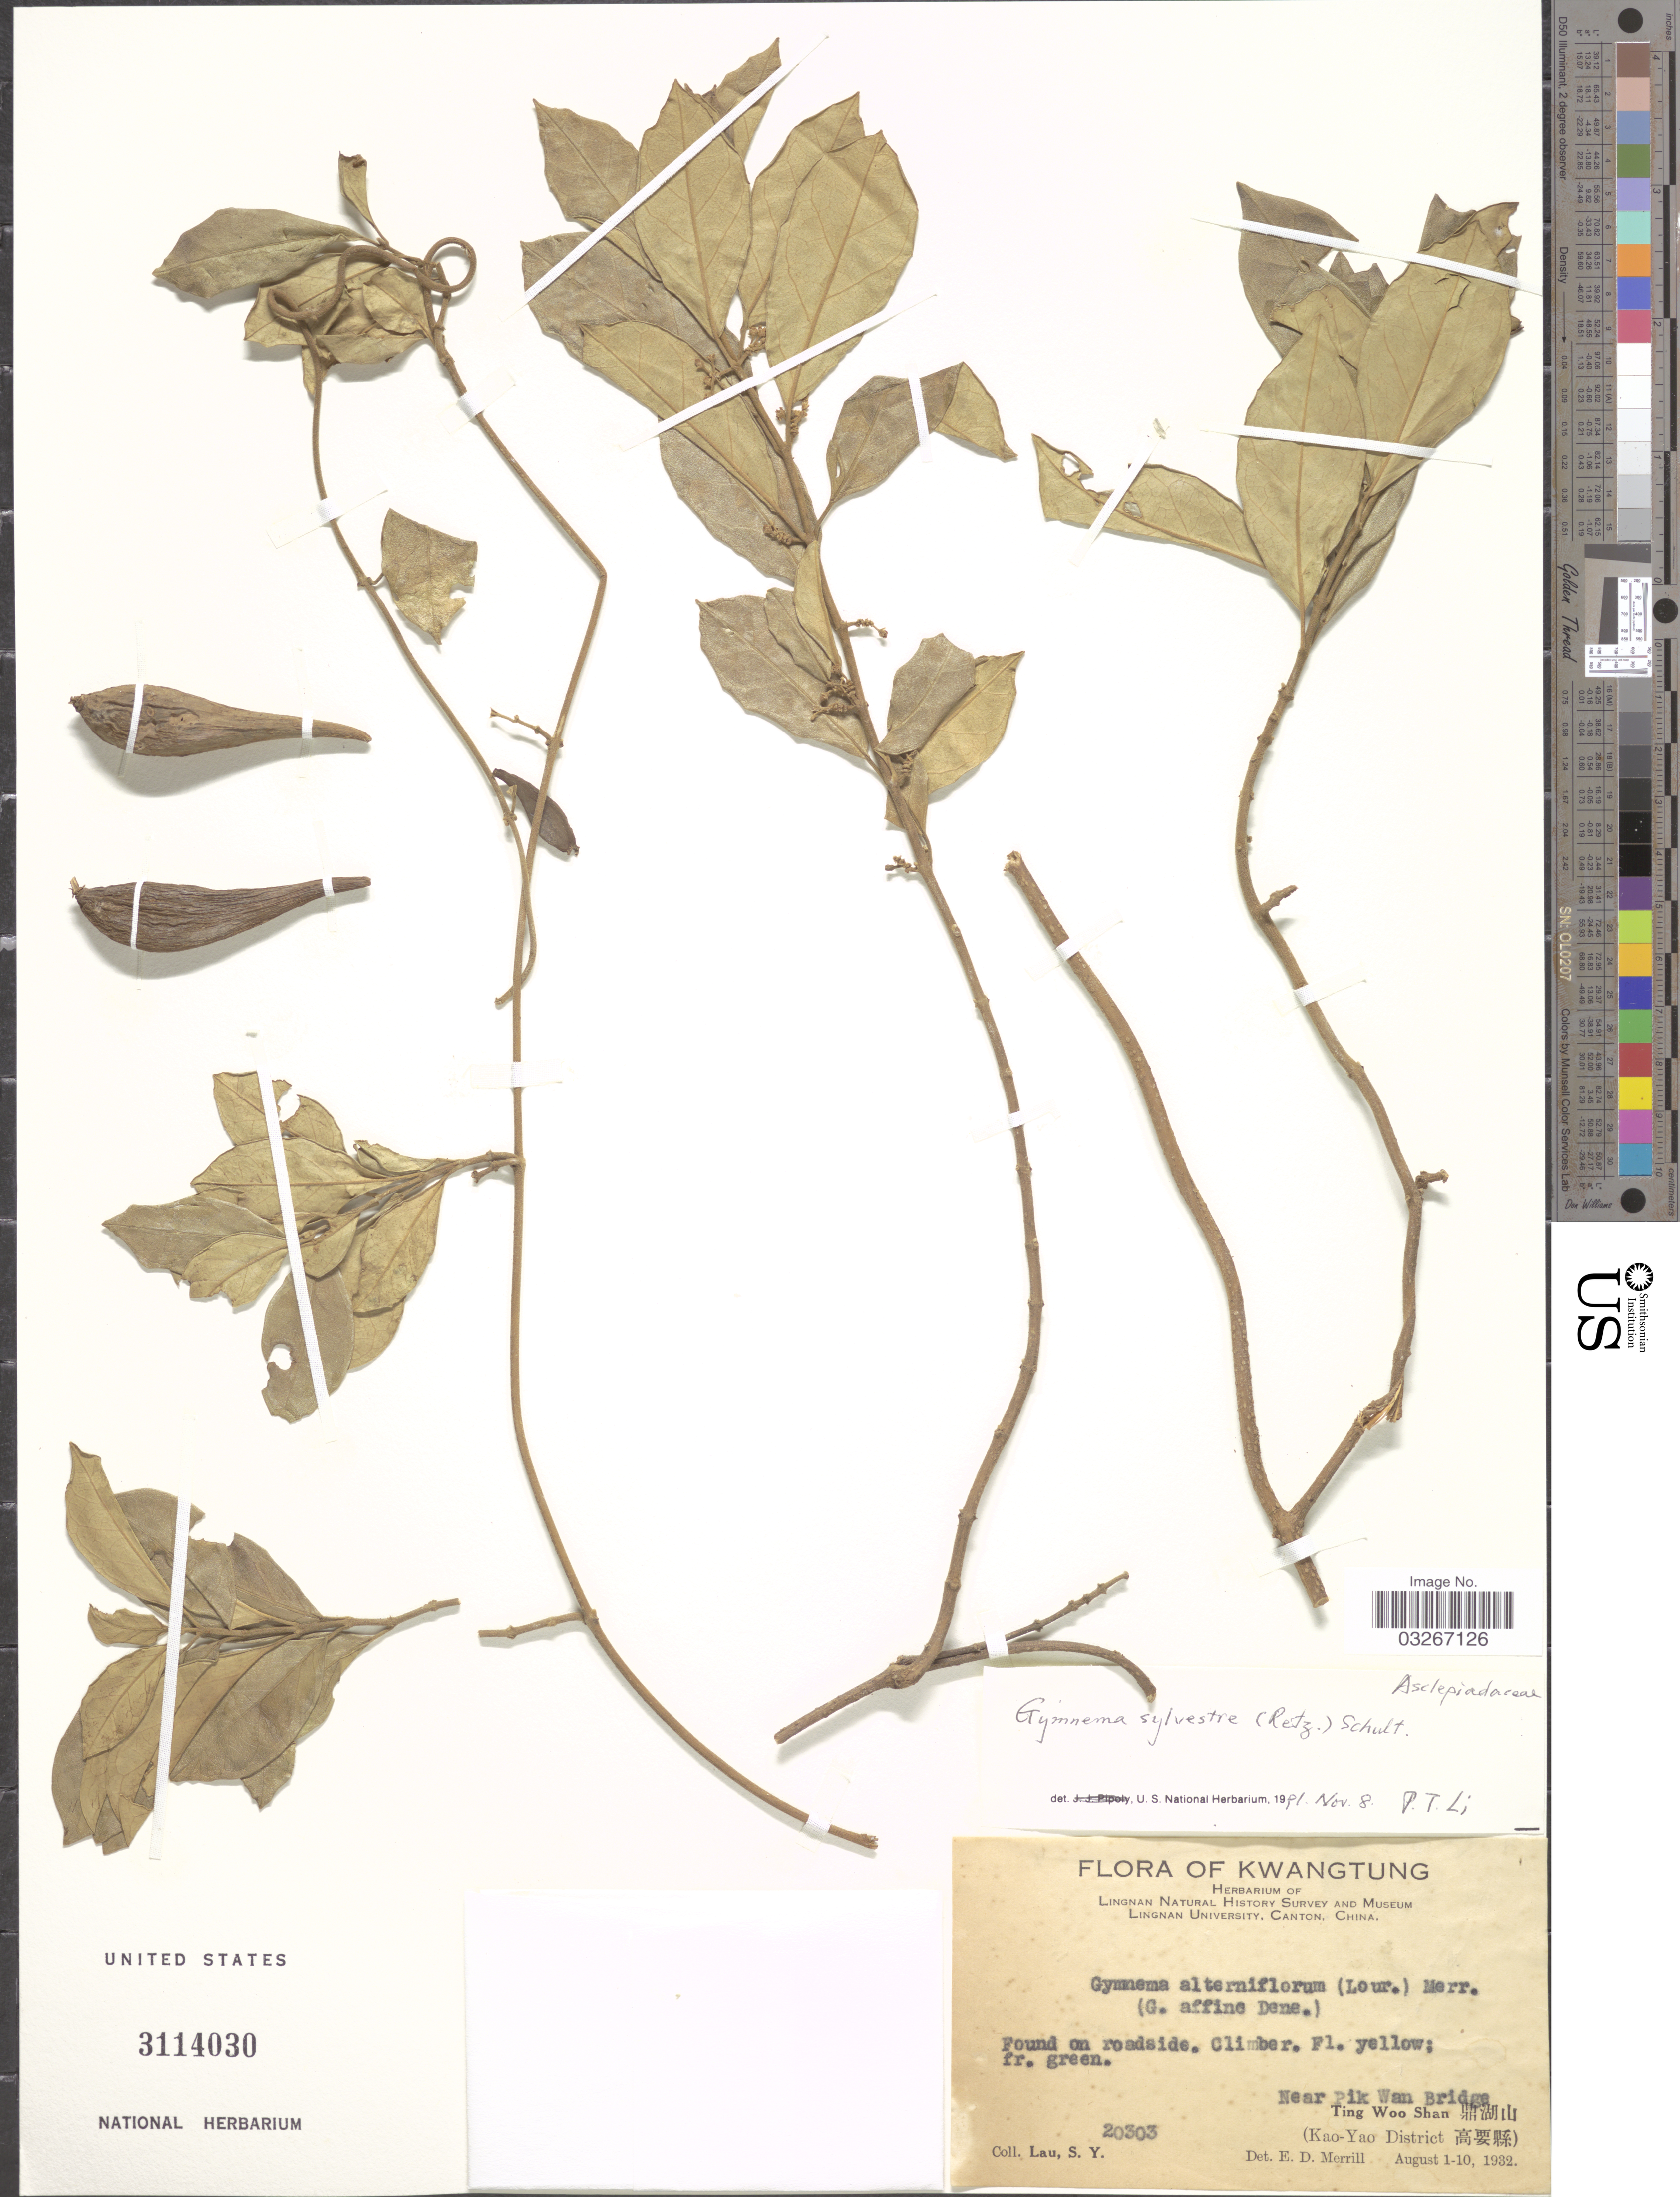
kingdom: Plantae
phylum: Tracheophyta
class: Magnoliopsida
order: Gentianales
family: Apocynaceae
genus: Gymnema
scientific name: Gymnema sylvestre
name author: (Retz.) R. Br. ex Schult. in Roem. & Schult.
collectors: S. Y. Lau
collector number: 20303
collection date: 1932-08-01/1932-08-10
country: China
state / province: Guangdong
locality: Kwangtung. Near Pik Wan Bridge. Ting Woo Shan X. (Kao-Yao District X).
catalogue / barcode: US 3114030